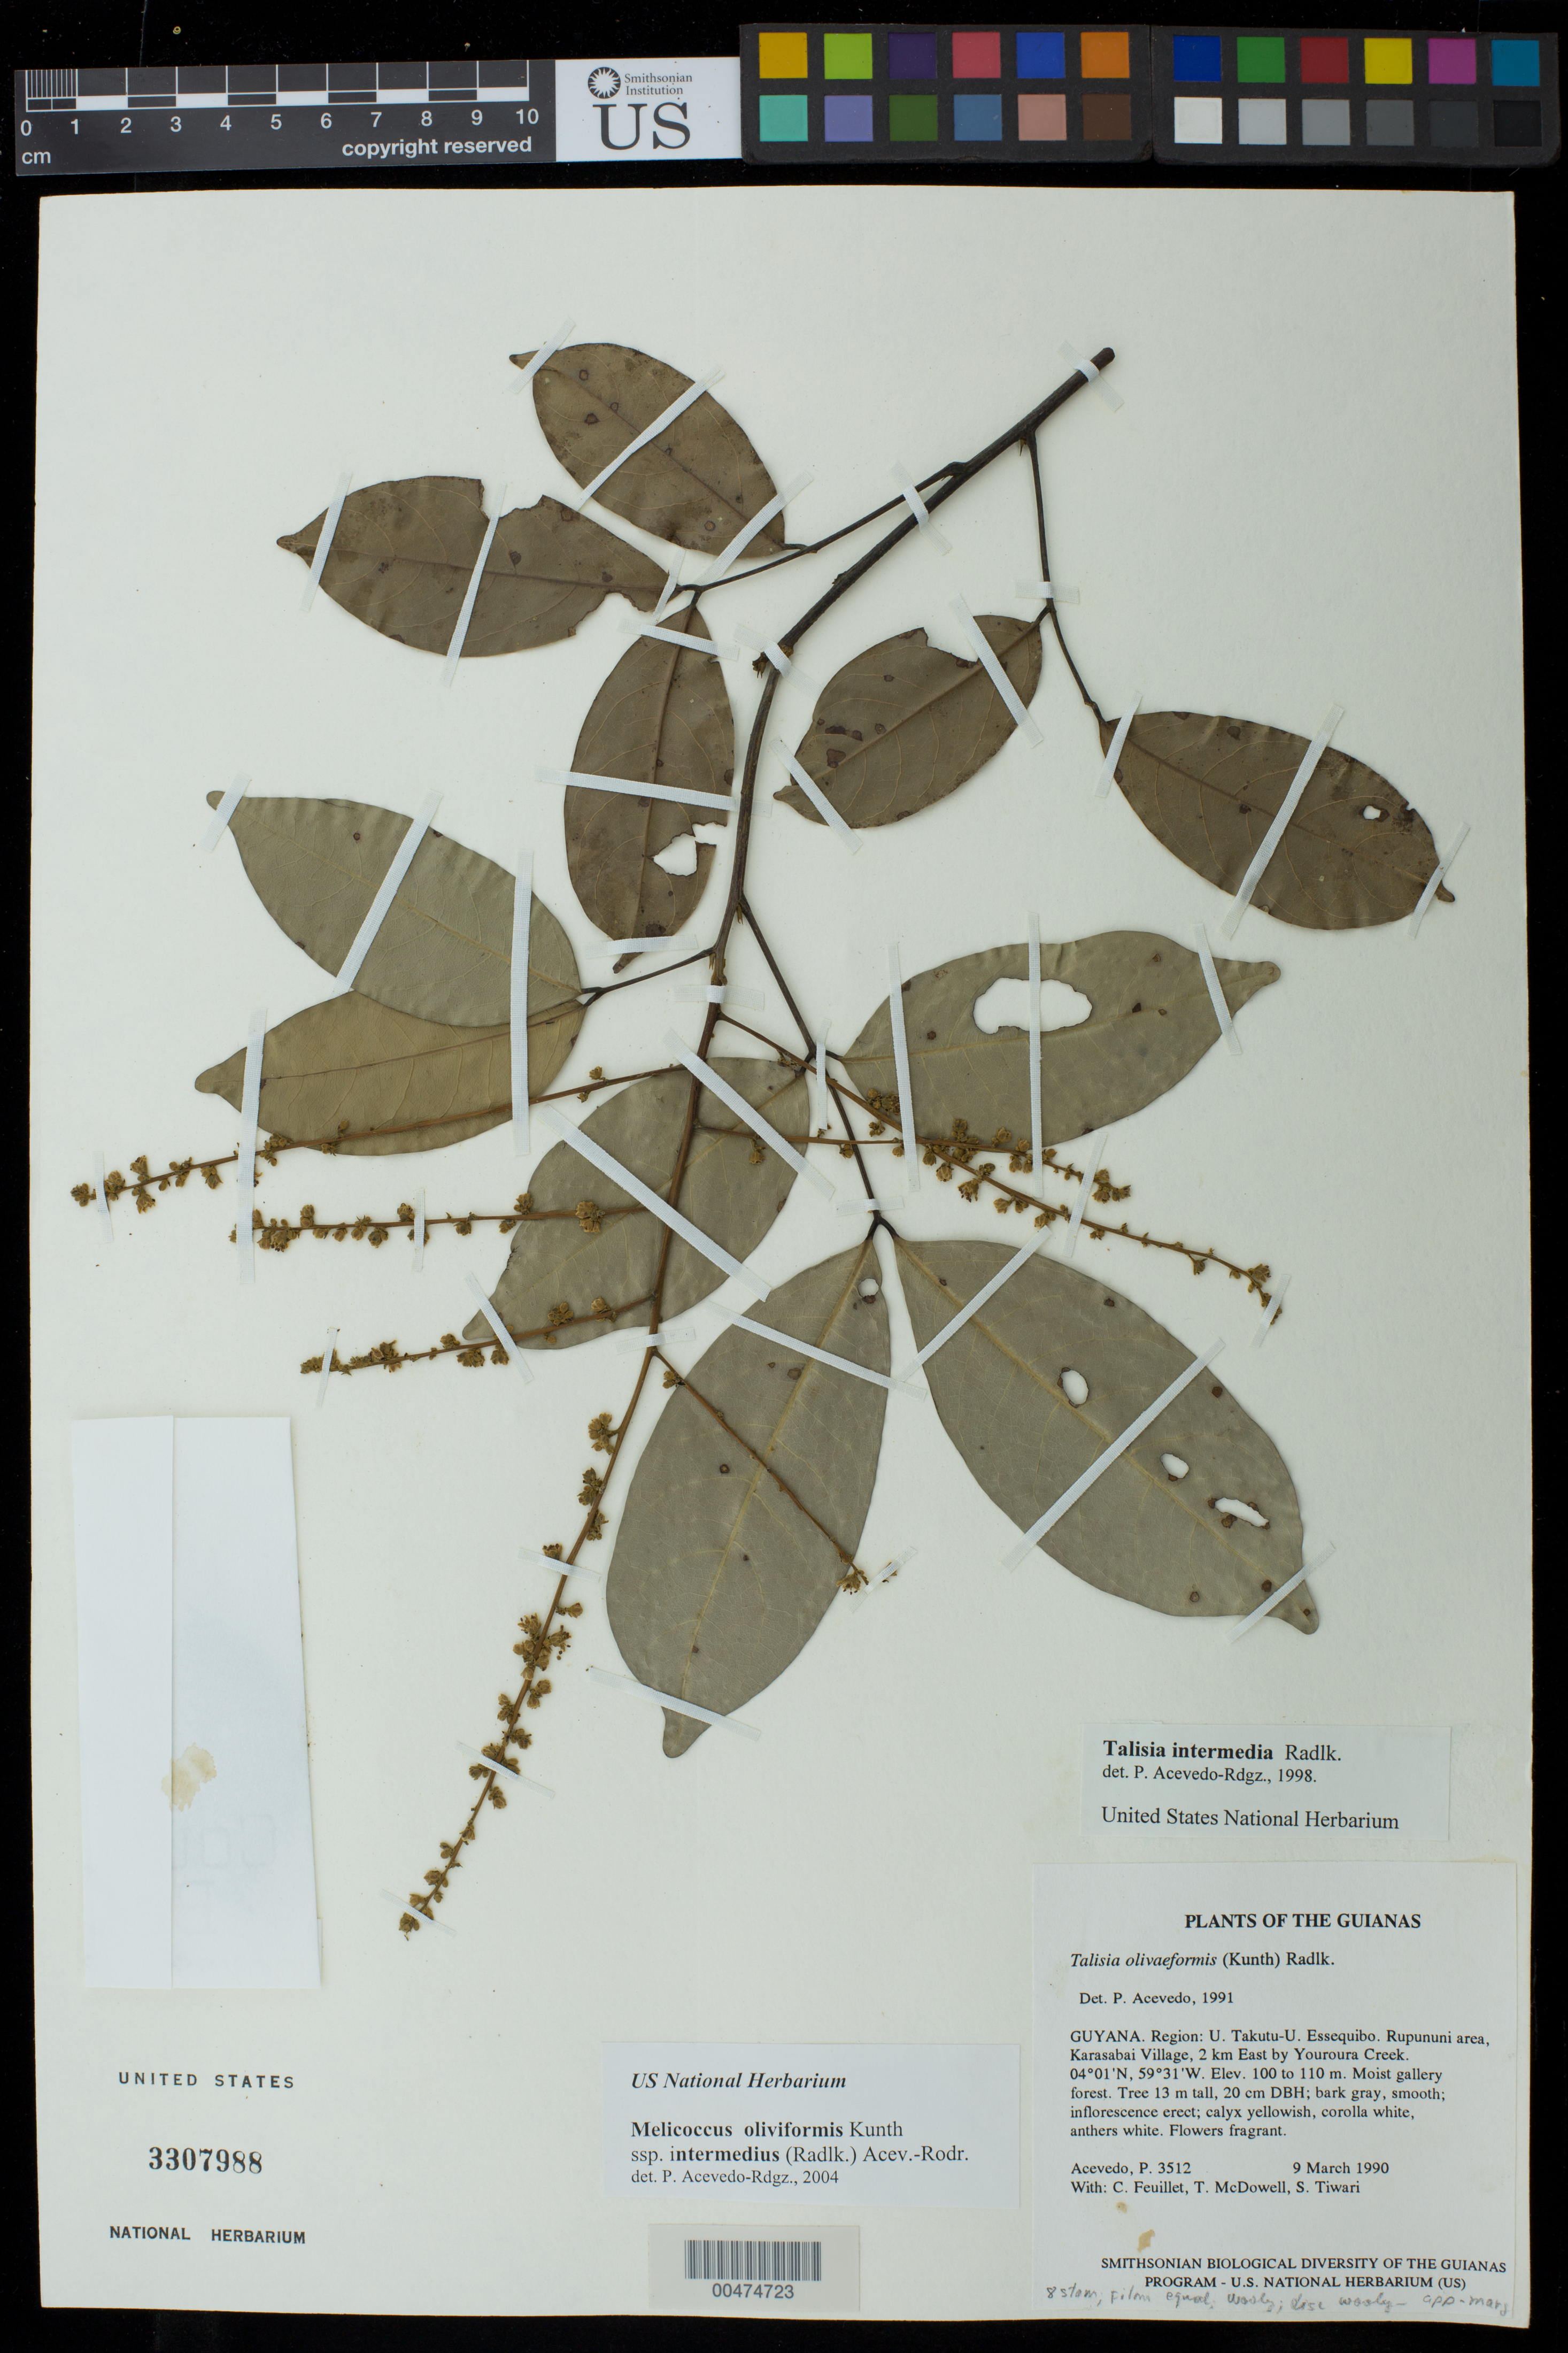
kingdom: Plantae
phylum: Tracheophyta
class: Magnoliopsida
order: Sapindales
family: Sapindaceae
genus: Talisia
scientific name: Talisia oliviformis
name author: (Kunth) Radlk.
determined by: Acevedo-Rodríguez, P., (BOT), Smithsonian Institution - National Museum of Natural History (UNITED STATES)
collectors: P. Acevedo-Rodr., C. Feuillet, T. McDowell & S. Tiwari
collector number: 3512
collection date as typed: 09 Mar 1990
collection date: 1990-03-09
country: Guyana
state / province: U. Takutu-U. Essequibo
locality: Rupununi area, Karasabai Village, 2 km East by Youroura Creek.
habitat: Moist gallery forest.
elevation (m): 100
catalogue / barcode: US 3307988